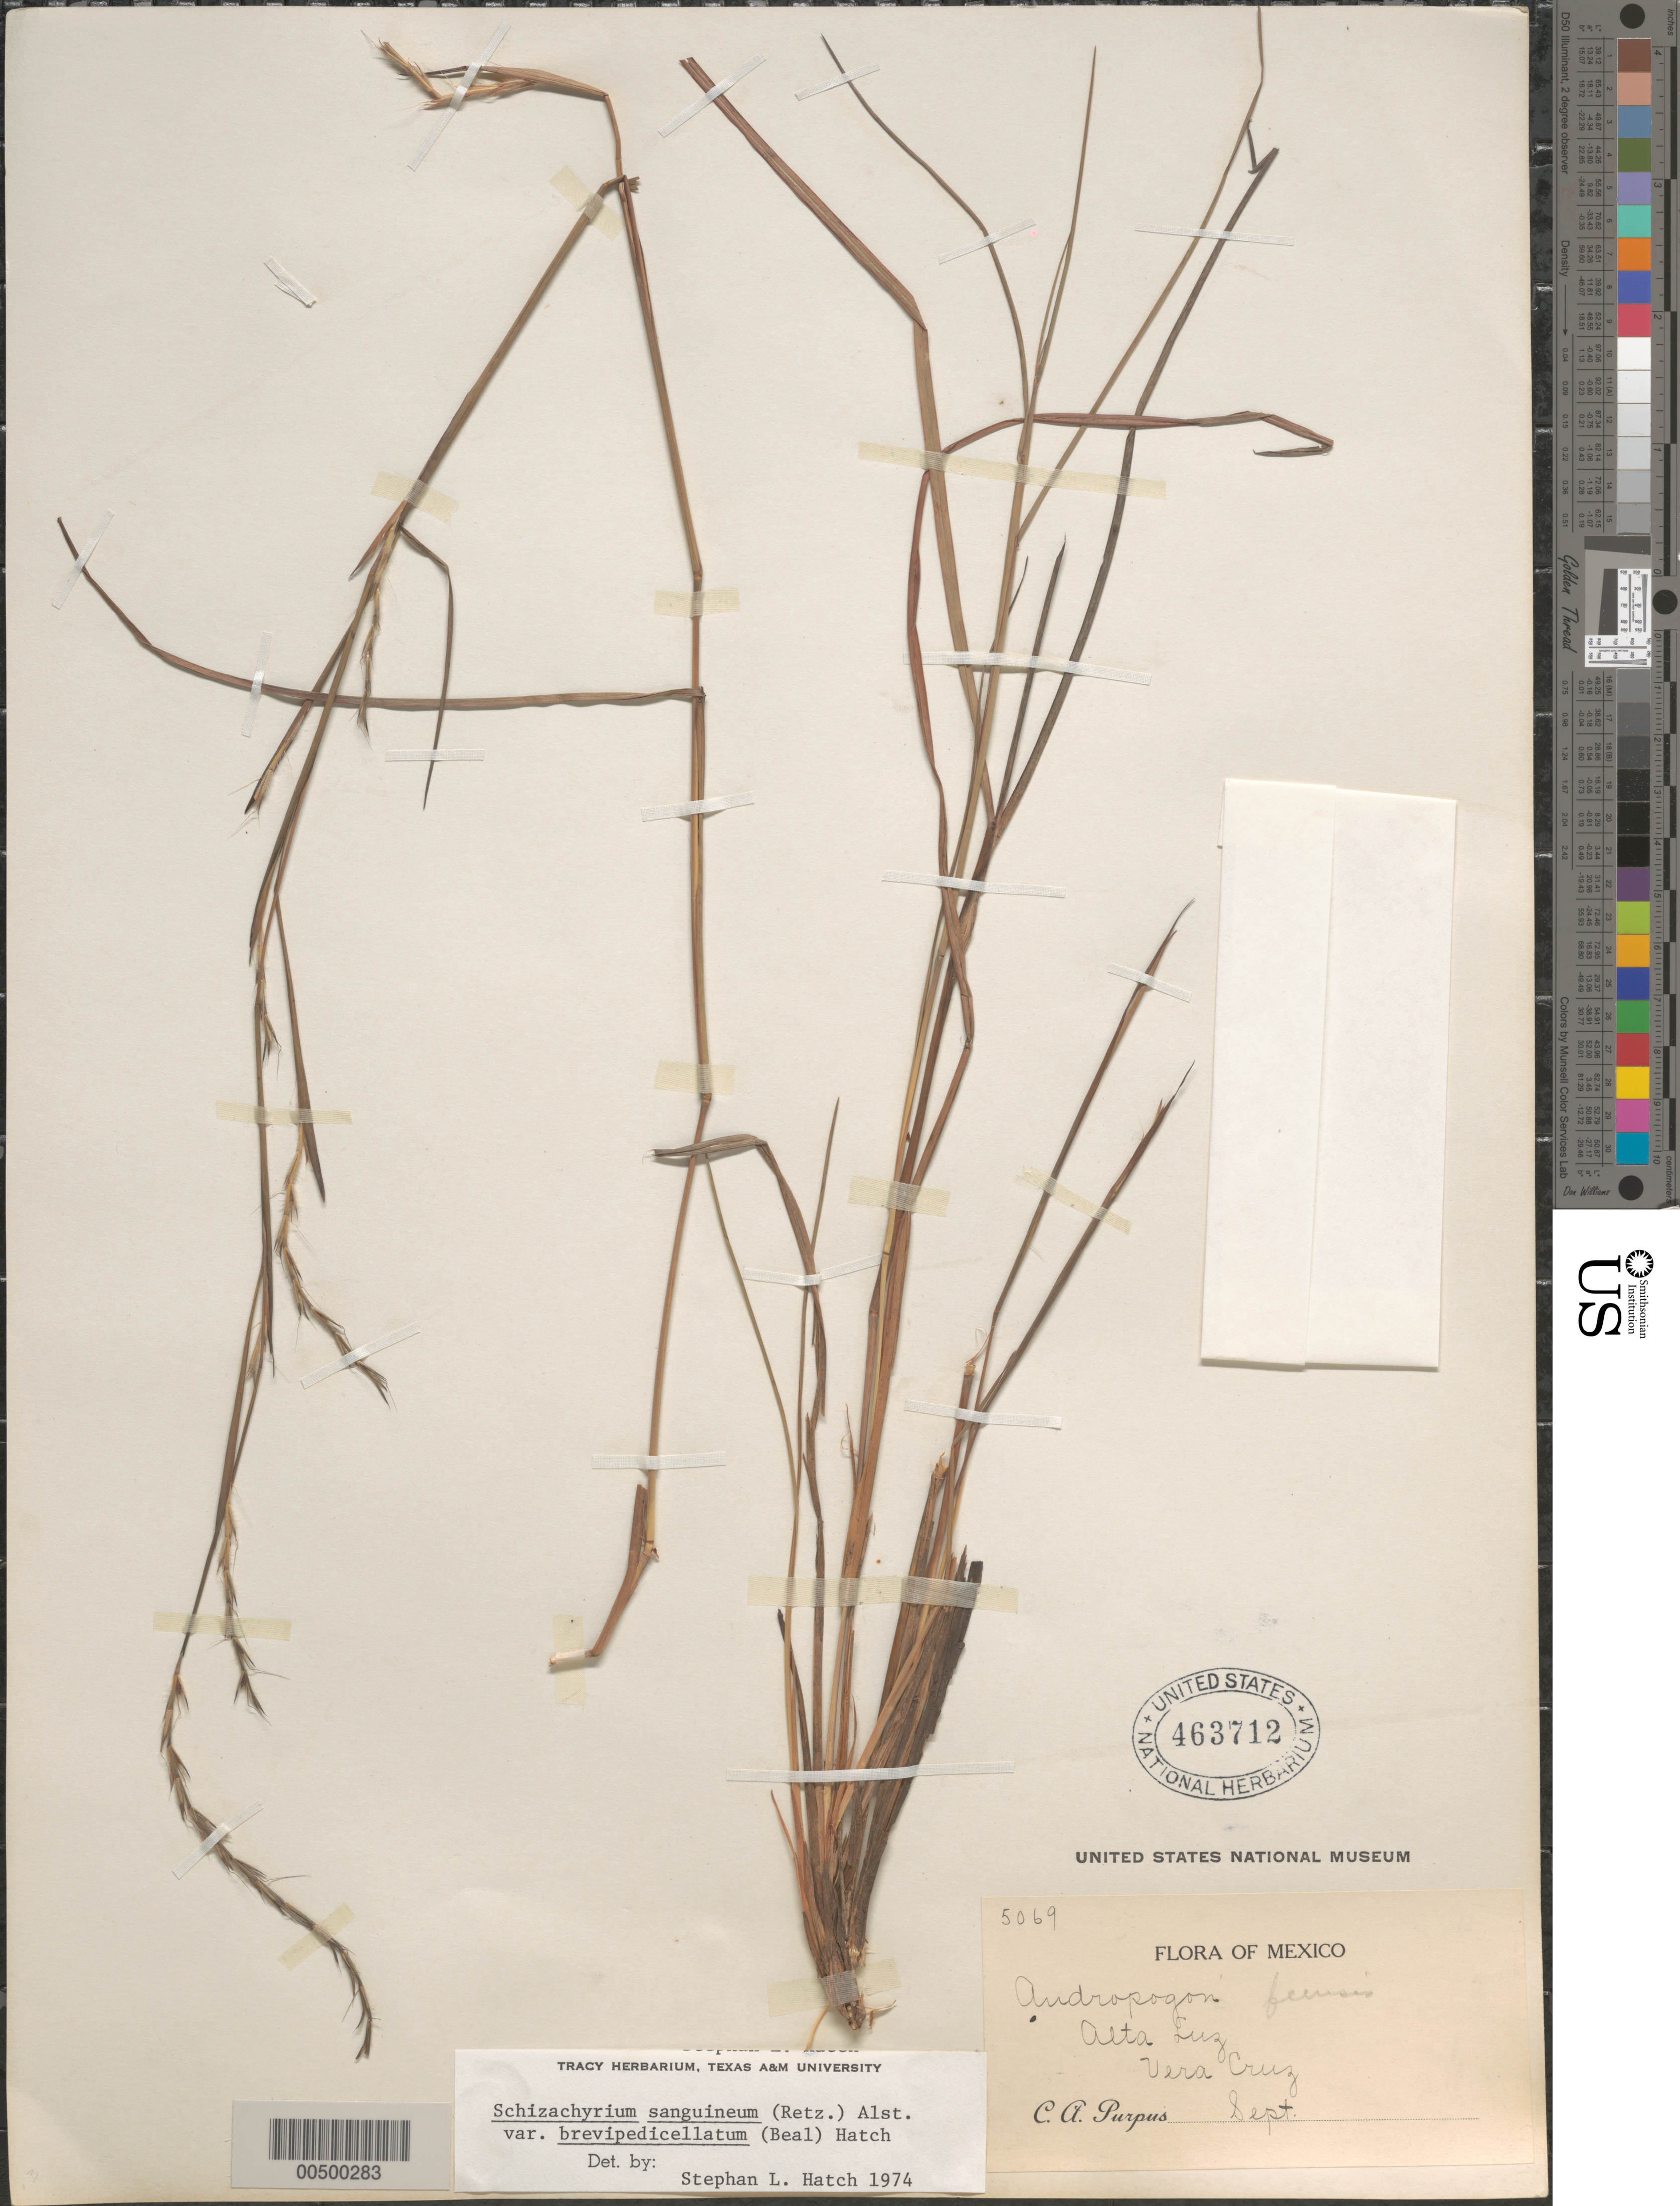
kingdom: Plantae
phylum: Tracheophyta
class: Liliopsida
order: Poales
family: Poaceae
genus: Schizachyrium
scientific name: Schizachyrium sanguineum var. brevipedicellatum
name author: (W.J. Beal) S.L. Hatch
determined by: Hatch, S. L.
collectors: C. A. Purpus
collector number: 5069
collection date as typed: Sep 19??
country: Mexico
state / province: Veracruz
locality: Alta Luz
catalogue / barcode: US 463712